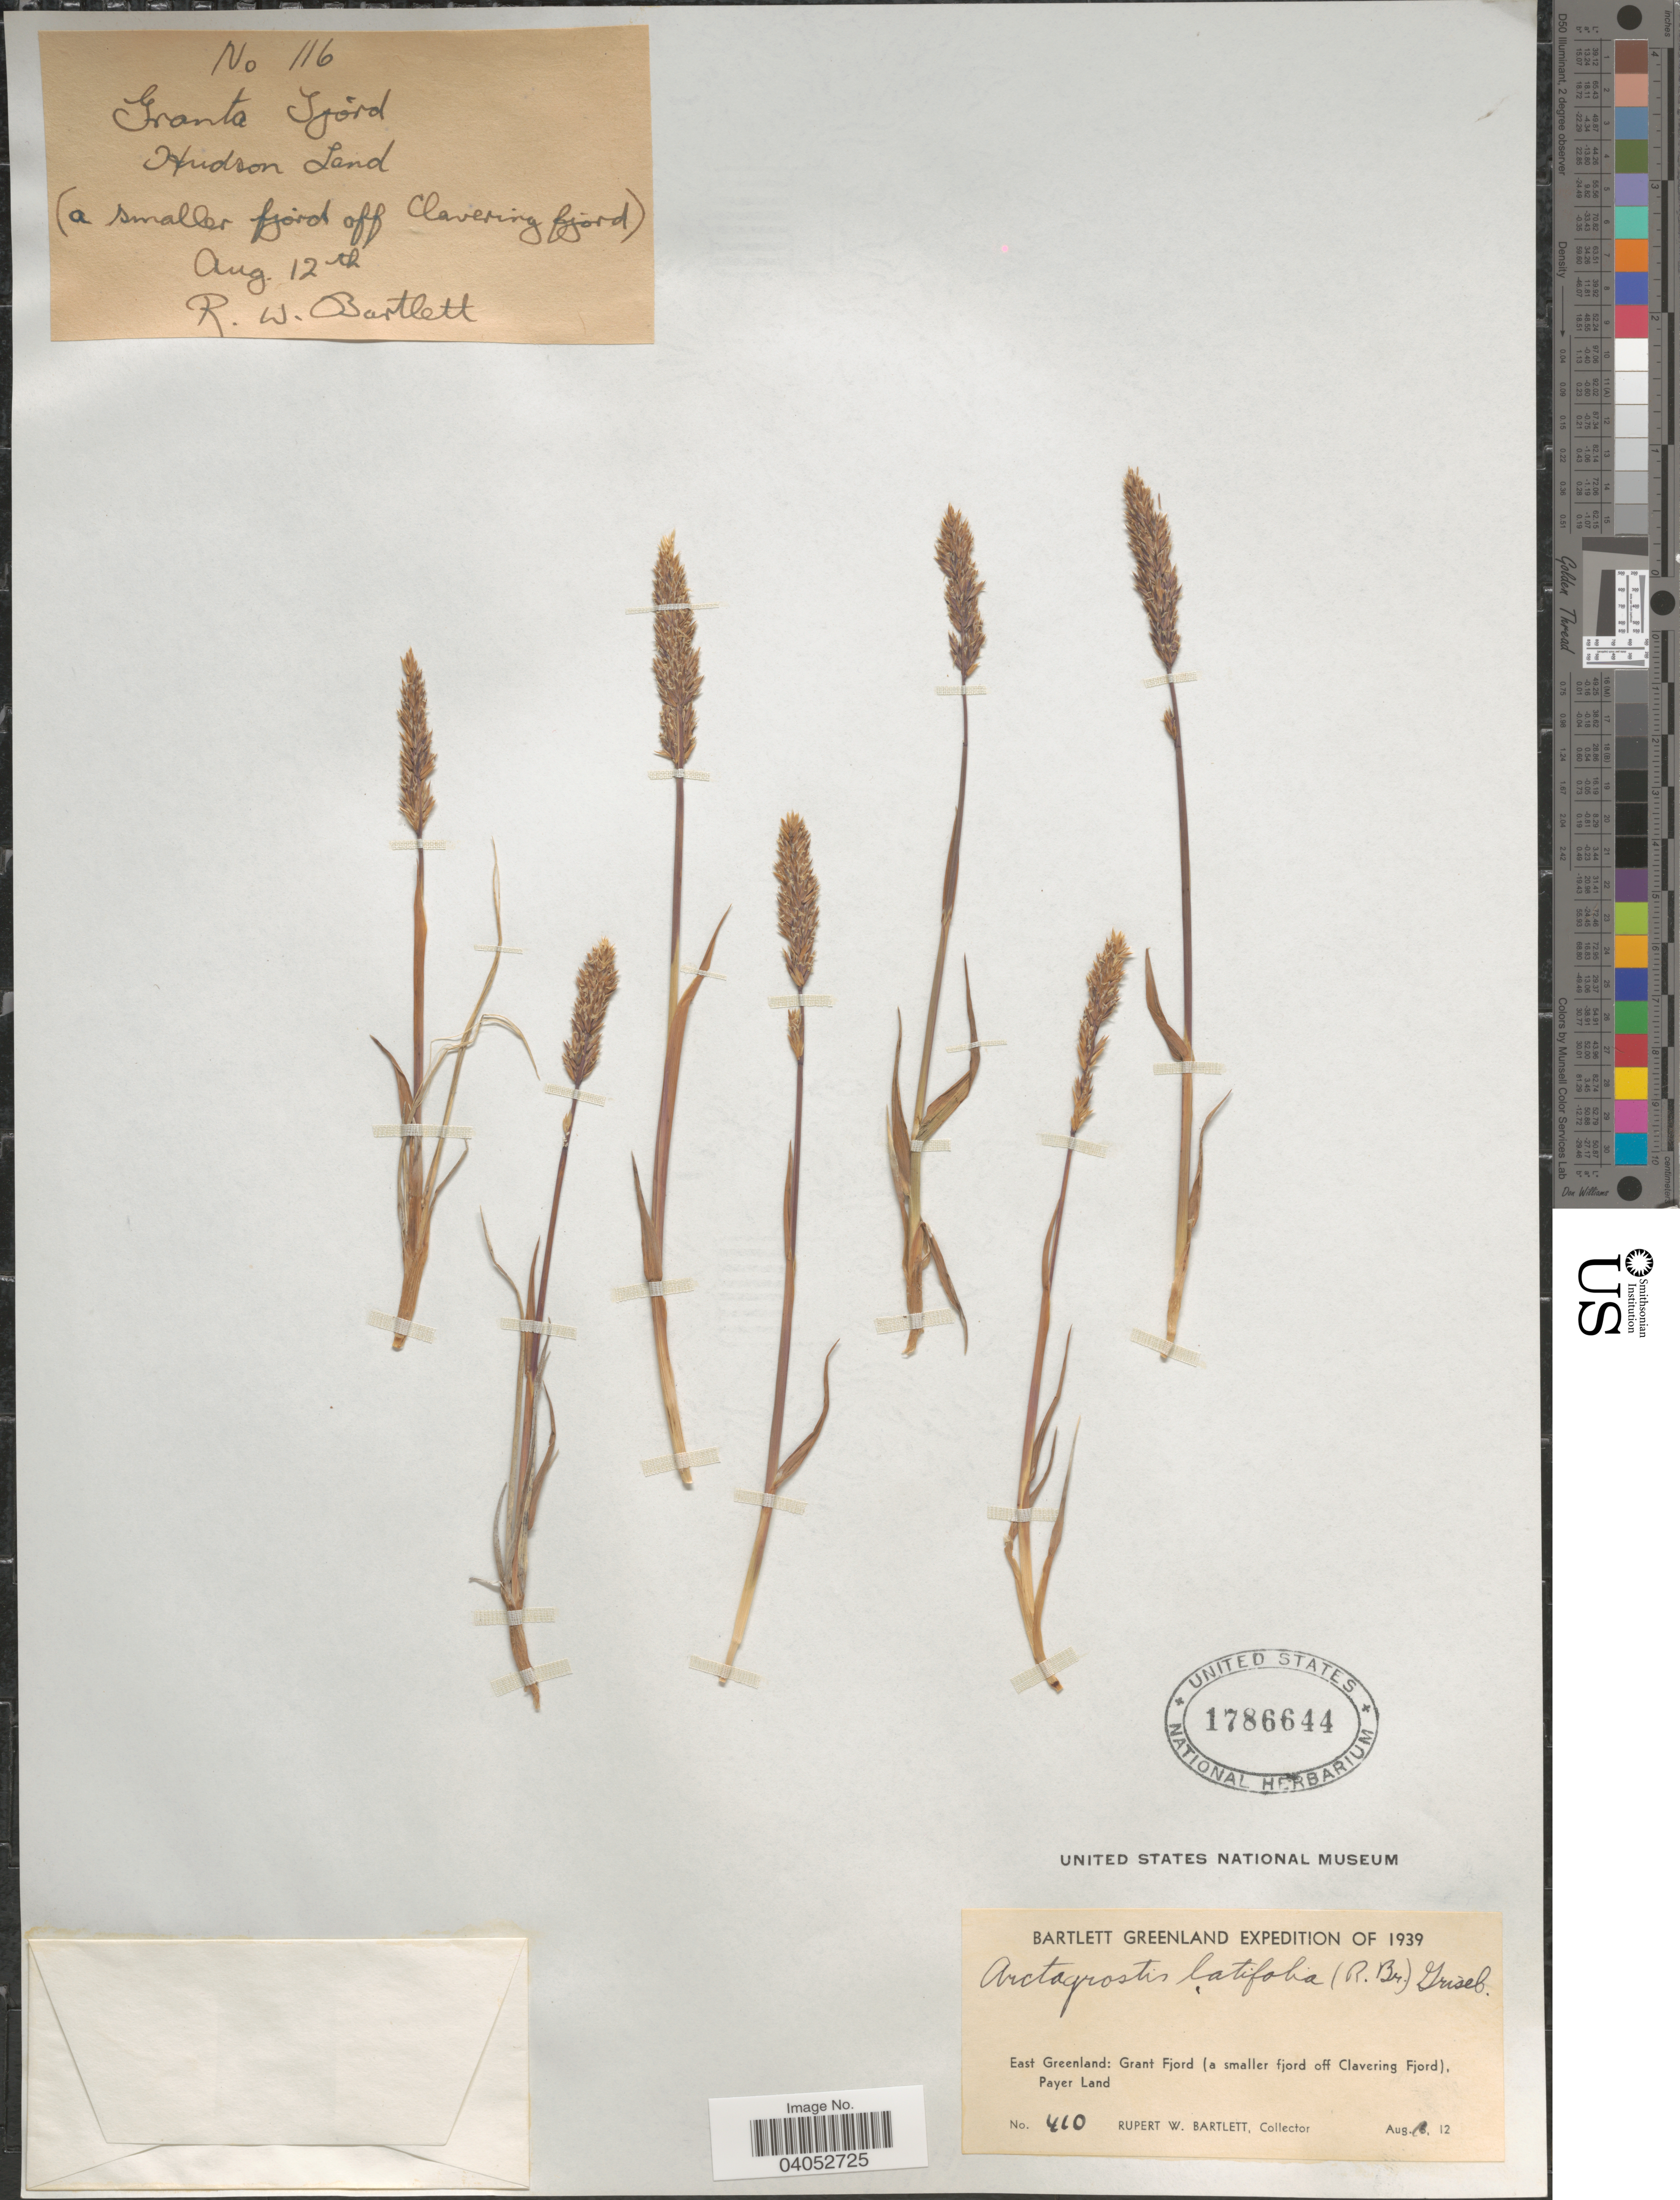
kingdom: Plantae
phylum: Tracheophyta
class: Liliopsida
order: Poales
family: Poaceae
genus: Arctagrostis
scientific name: Arctagrostis latifolia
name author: (R. Br.) Griseb.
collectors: R. W. Bartlett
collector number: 410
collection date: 1939-08-12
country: Greenland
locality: East Greenland: Grant Fjord (a smaller fjord off Clavering Fjord), Payer Land. Granta Fjord, Hudson Land.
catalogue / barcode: US 1786644